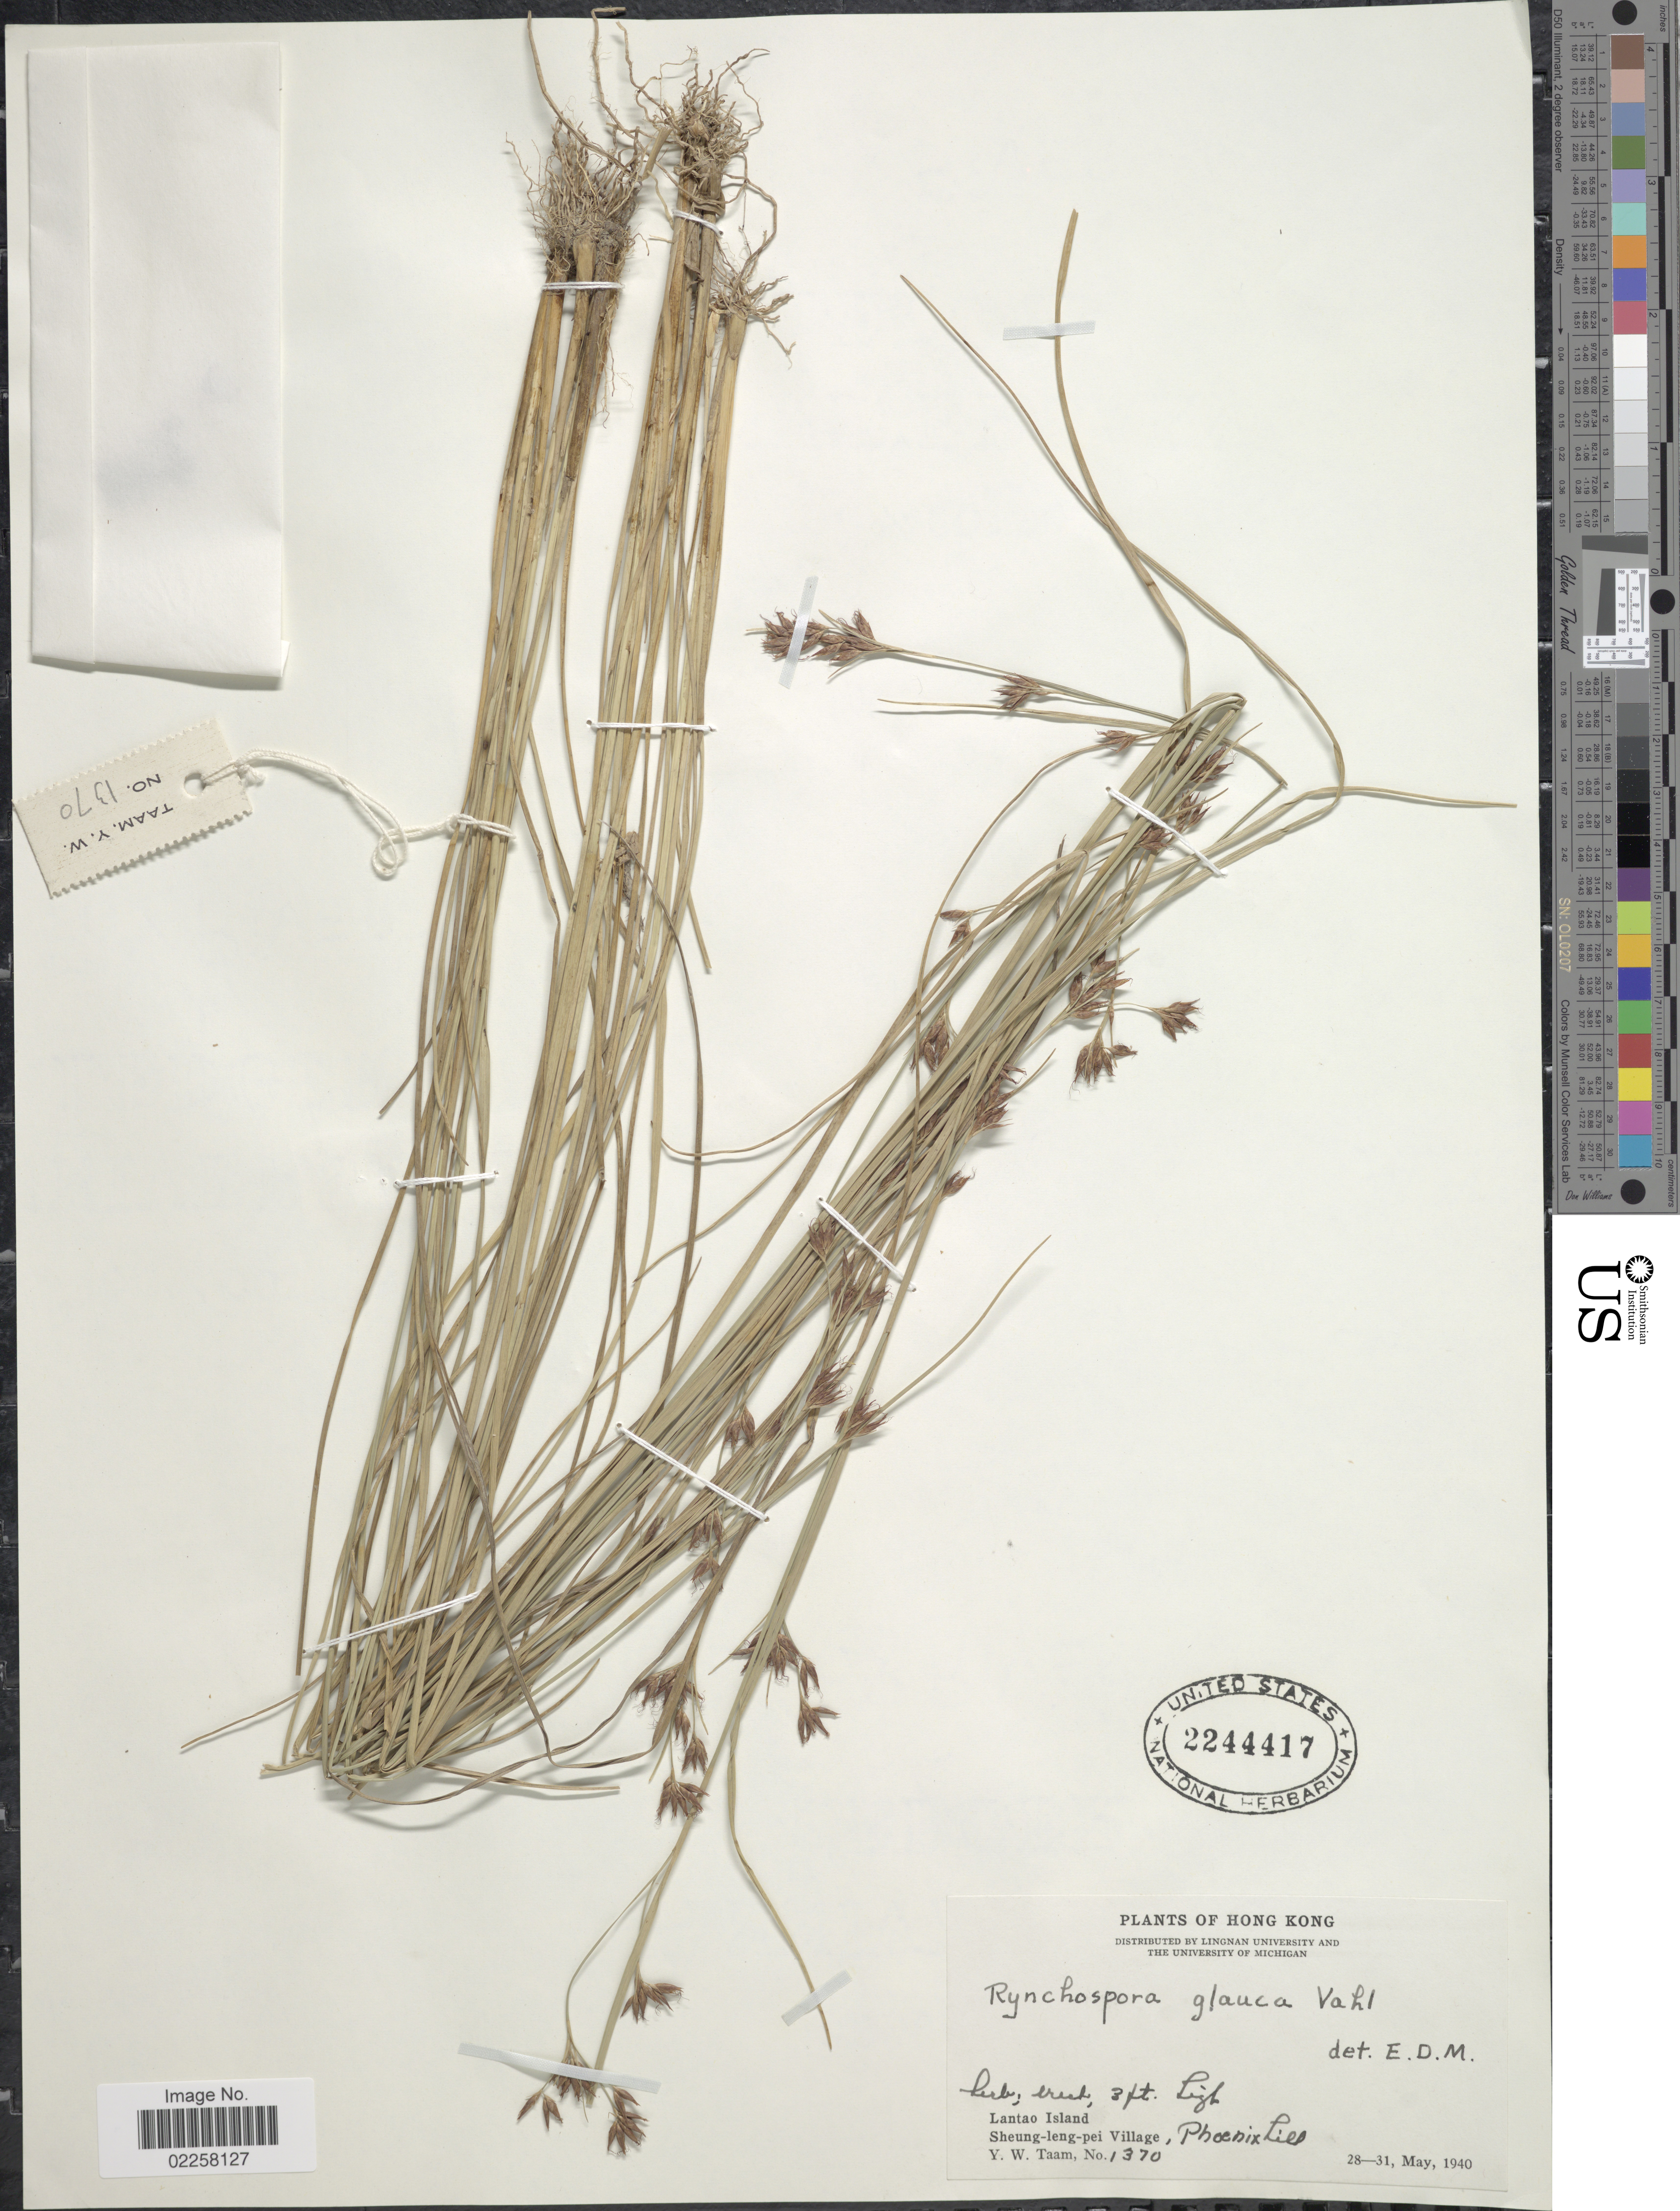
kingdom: Plantae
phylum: Tracheophyta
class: Liliopsida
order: Poales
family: Cyperaceae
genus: Rhynchospora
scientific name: Rhynchospora rugosa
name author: (Vahl) Gale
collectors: Y. W. Taam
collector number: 1370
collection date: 1940-05-28/1940-05-31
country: China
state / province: Hong Kong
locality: Lantao Island. Sheung-leng-pei Village, Phoenix hill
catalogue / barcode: US 2244417